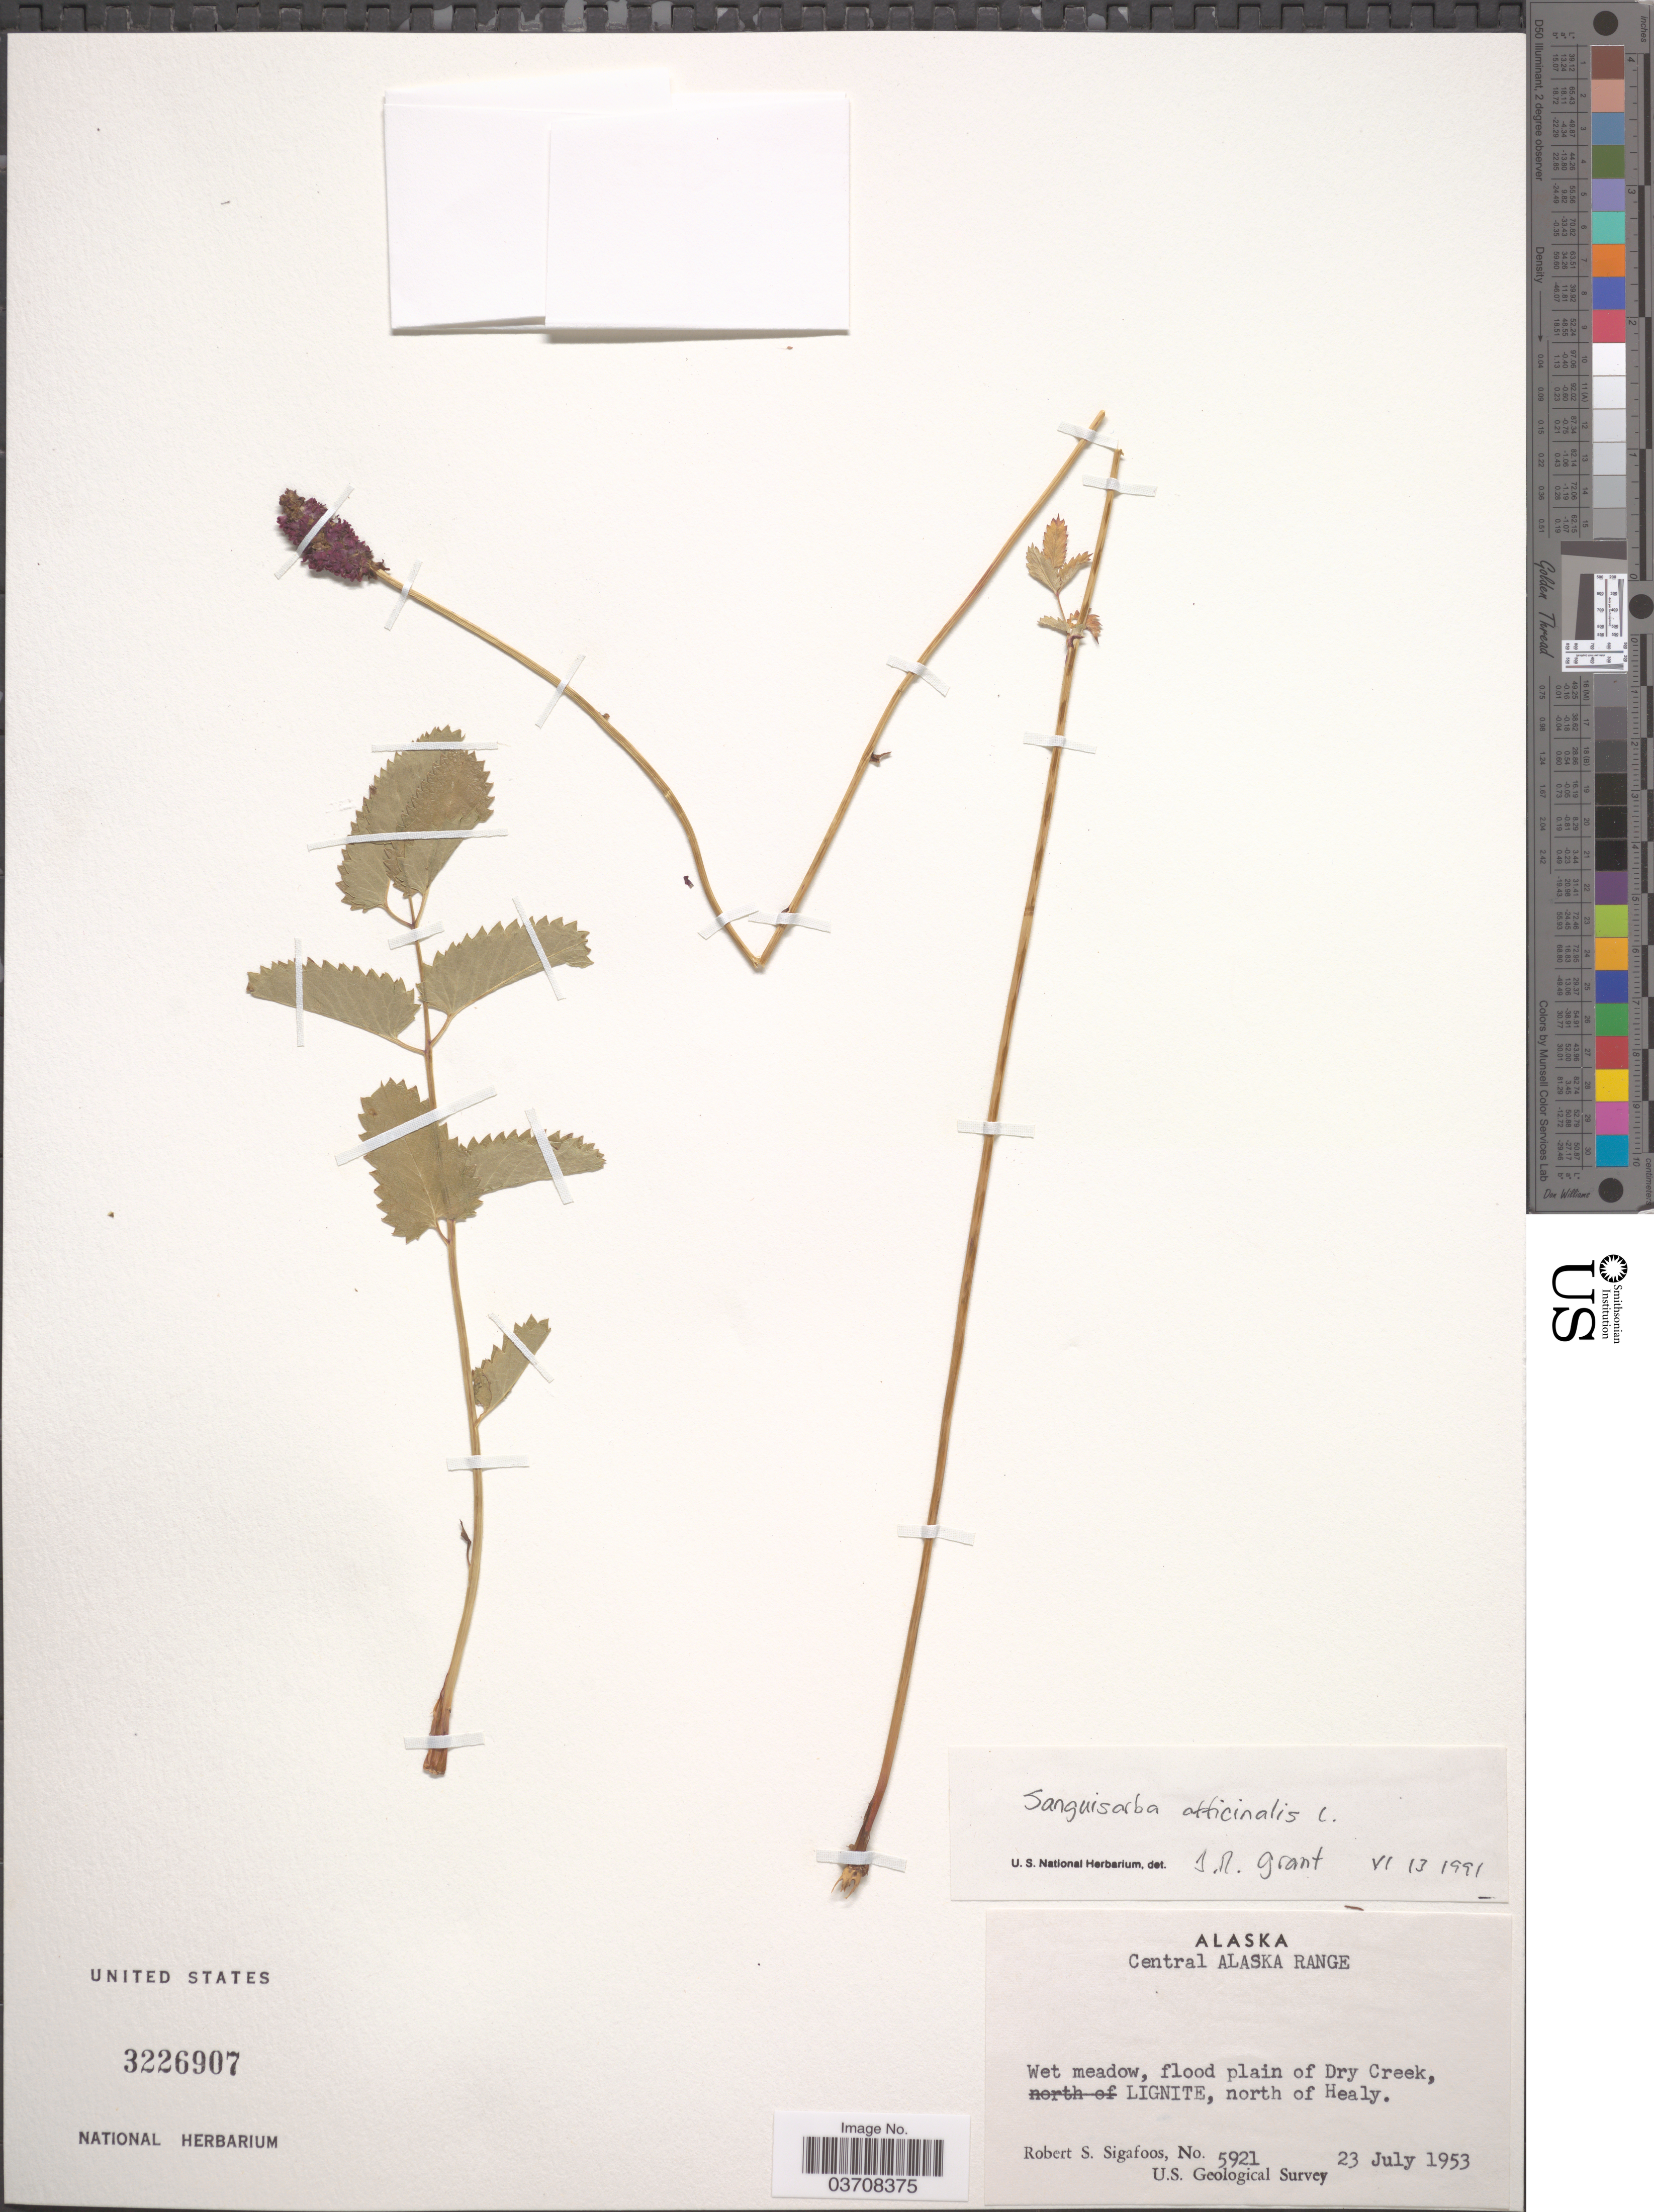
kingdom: Plantae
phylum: Tracheophyta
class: Magnoliopsida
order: Rosales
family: Rosaceae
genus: Sanguisorba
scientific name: Sanguisorba officinalis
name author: L.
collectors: R. Sigafoos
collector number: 5921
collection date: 1953-07-23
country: United States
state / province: Alaska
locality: Central Alaska Range. Wet meadow, flood plain of Dry creek, Lignite, north of Healy.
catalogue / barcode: US 3226907